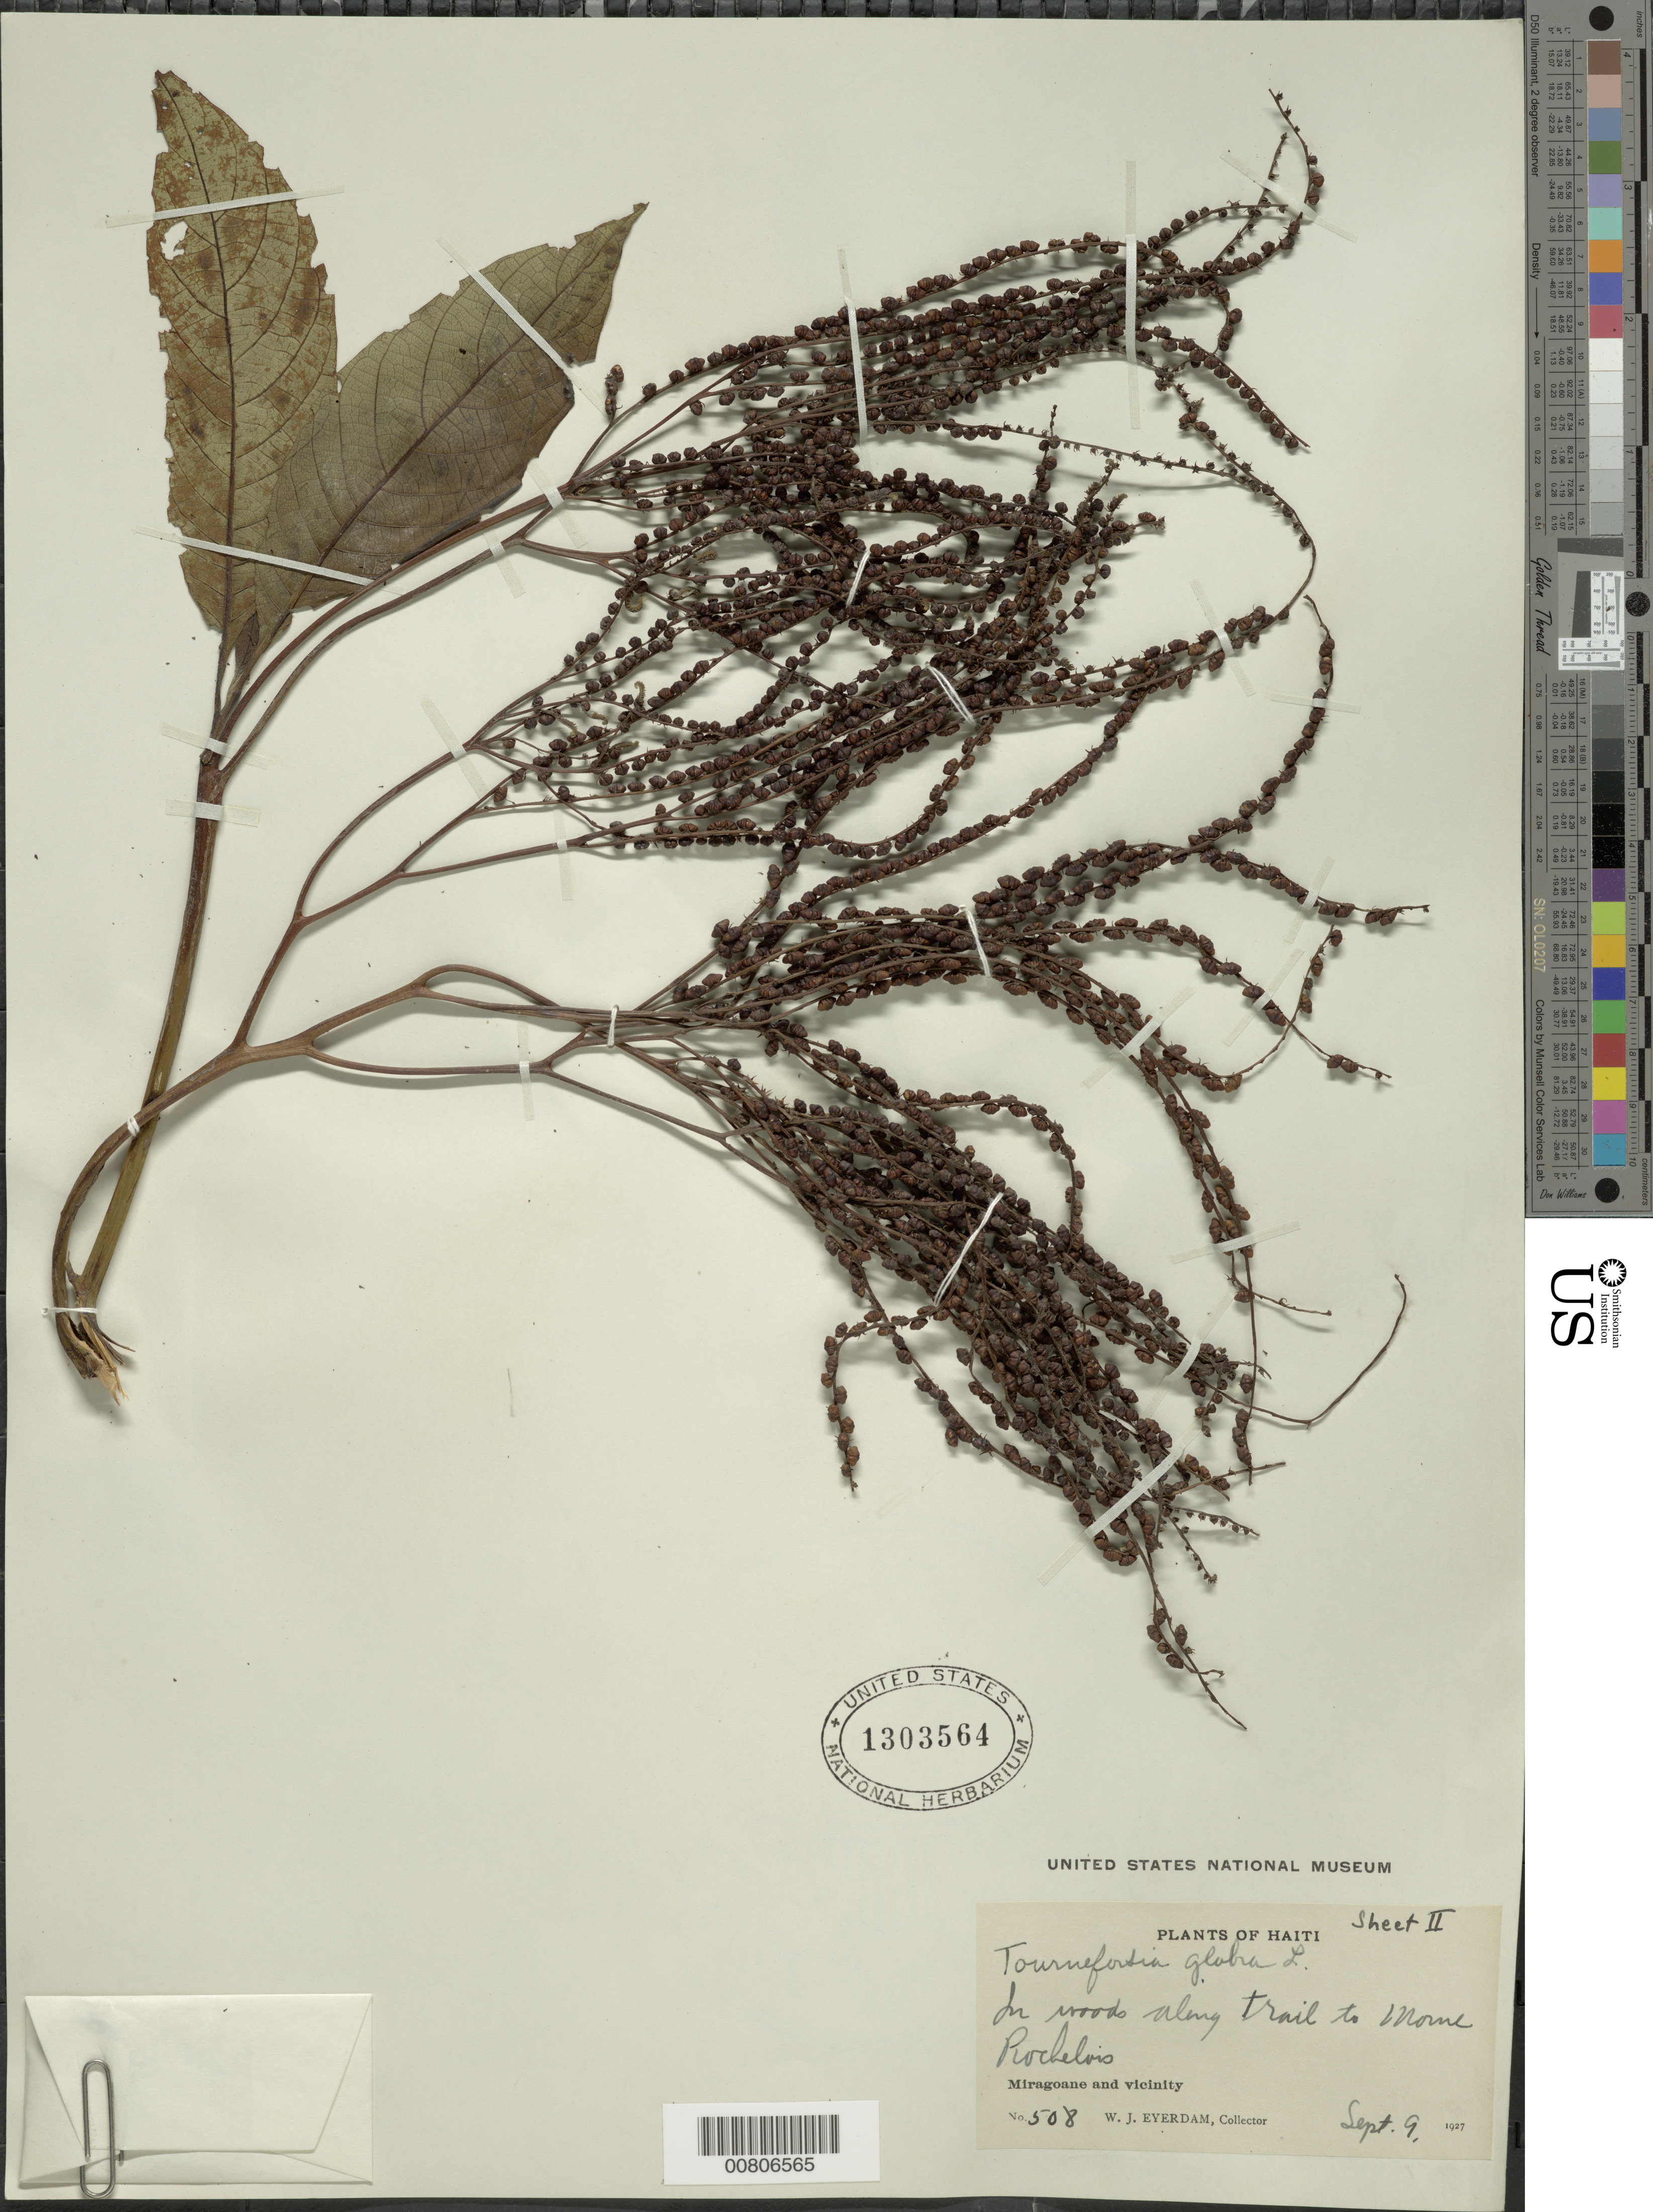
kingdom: Plantae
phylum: Tracheophyta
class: Magnoliopsida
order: Boraginales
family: Heliotropiaceae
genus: Tournefortia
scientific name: Tournefortia foetidissima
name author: L.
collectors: W. J. Eyerdam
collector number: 508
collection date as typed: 09 Sep 1927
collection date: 1927-09-09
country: Haiti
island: Hispaniola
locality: Morne Rochelais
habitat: Woods along trail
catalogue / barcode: US 1303564